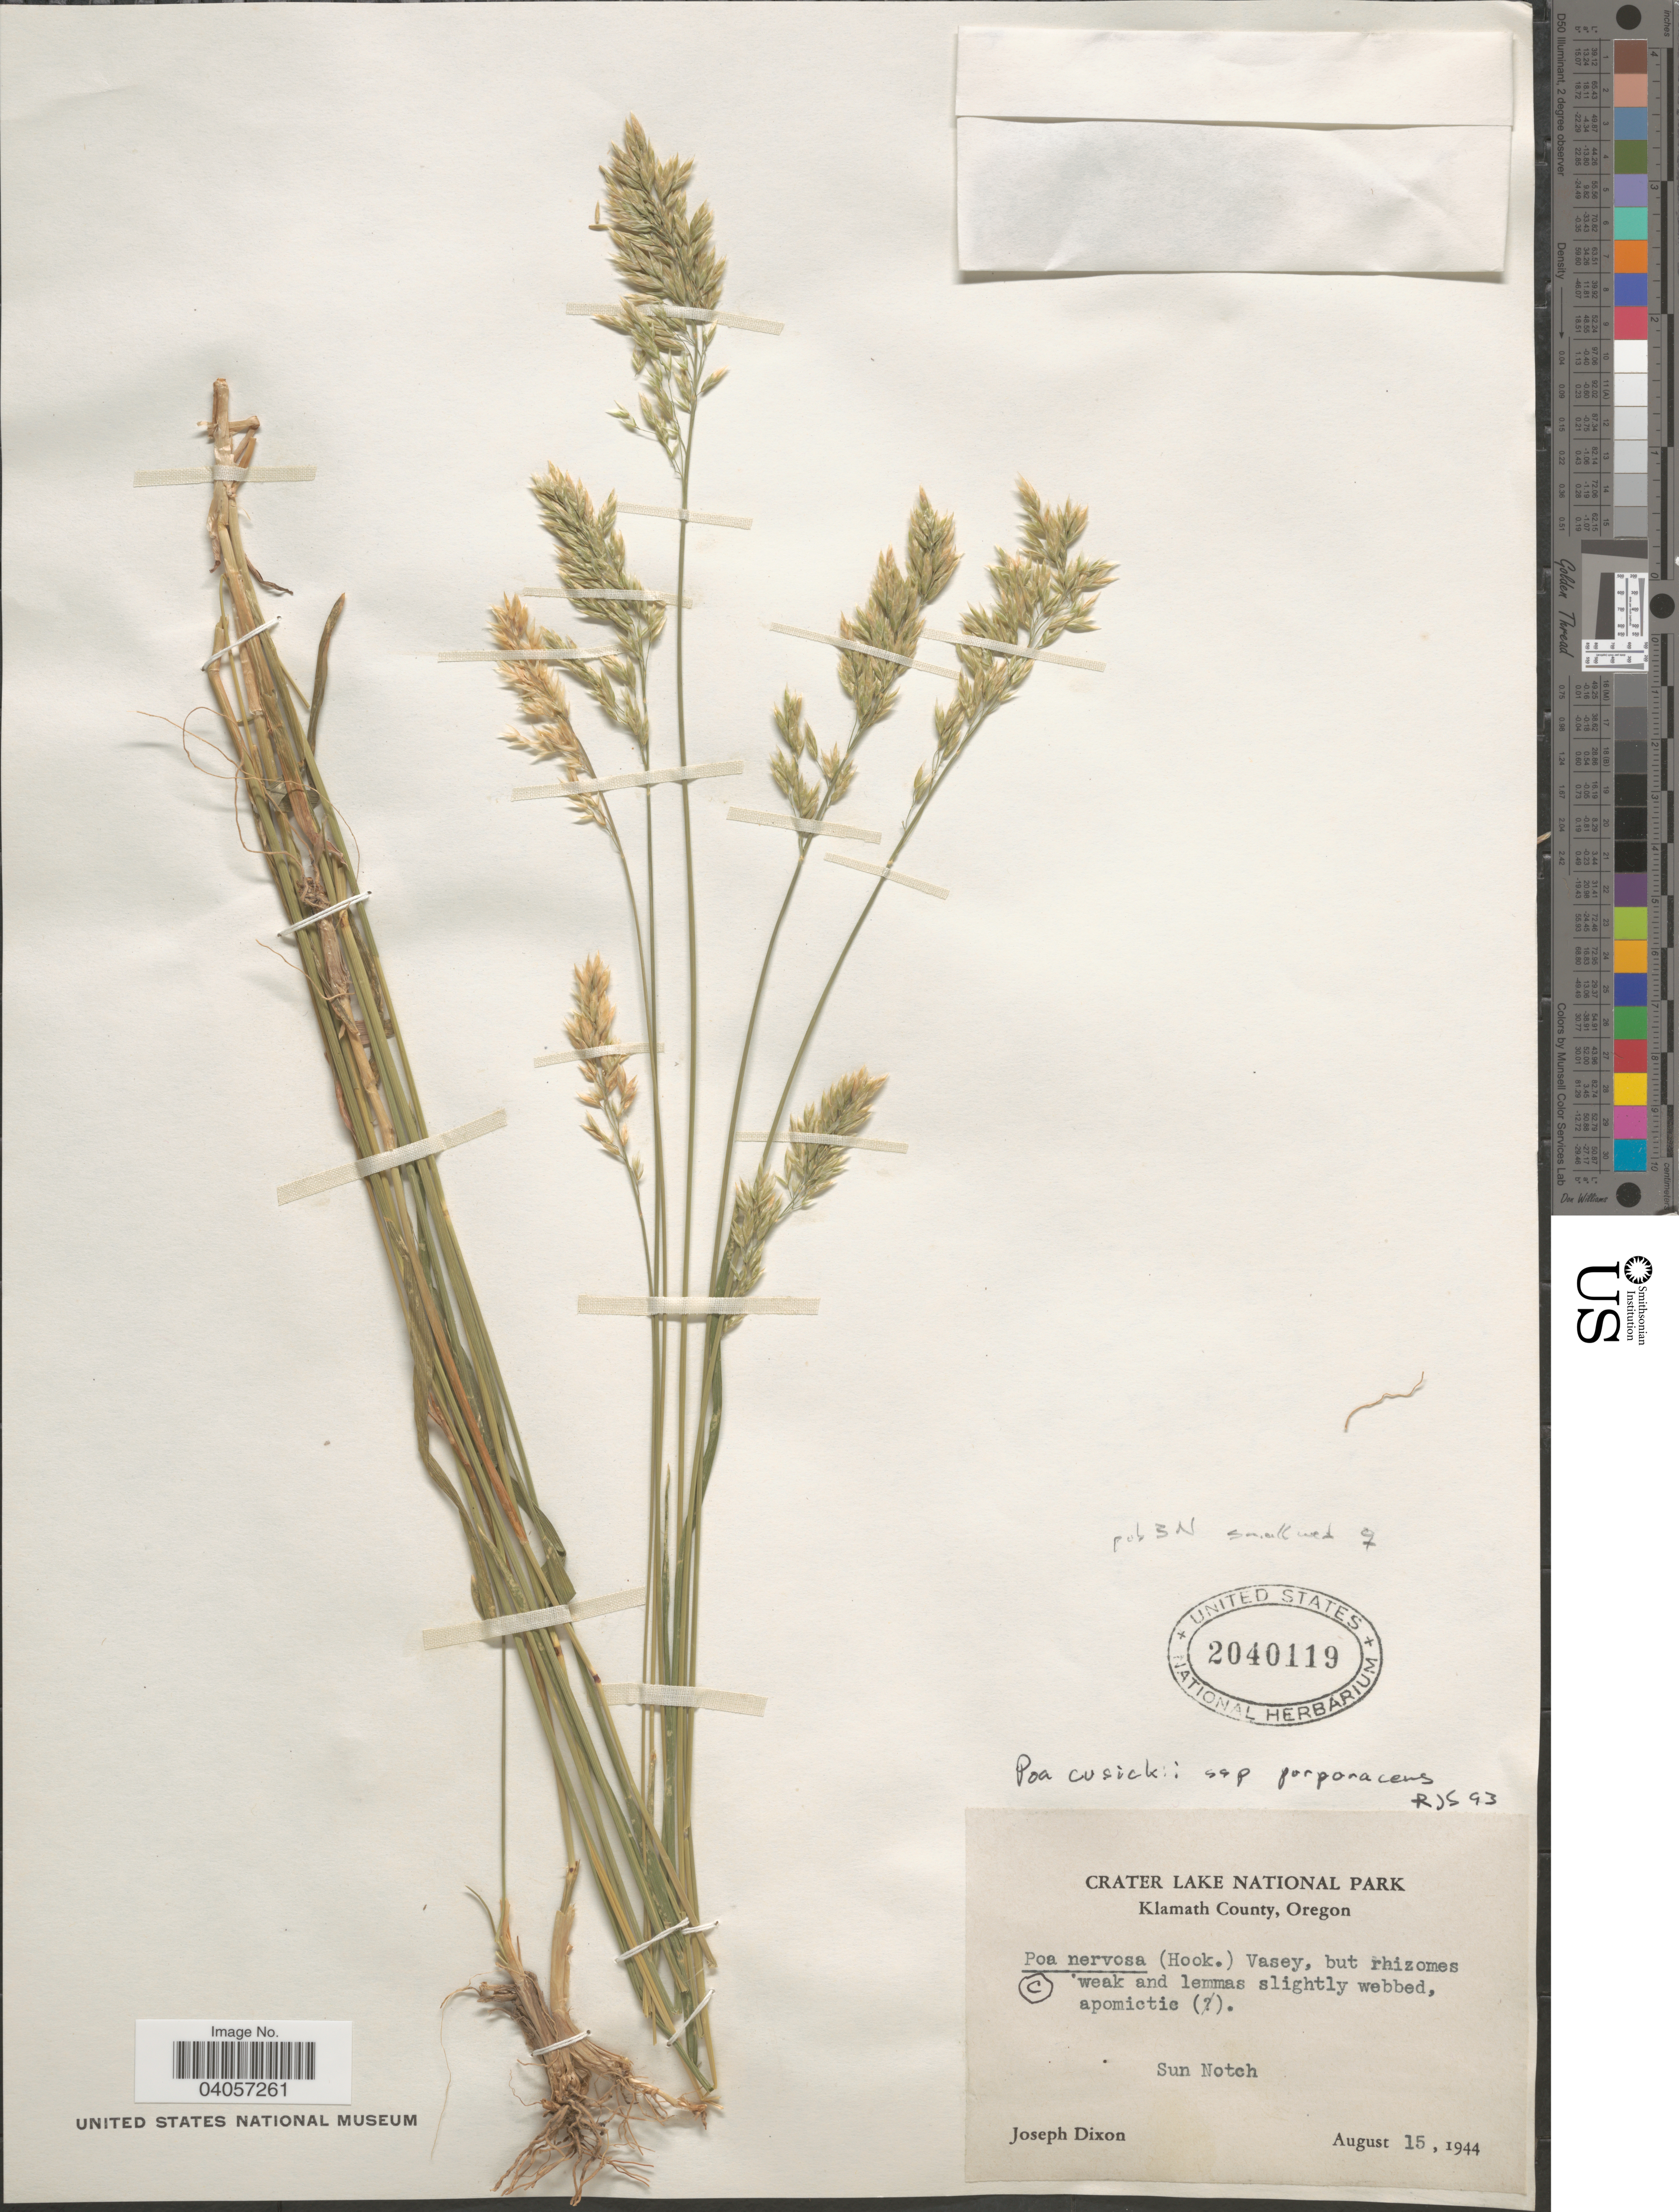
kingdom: Plantae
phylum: Tracheophyta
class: Liliopsida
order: Poales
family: Poaceae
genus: Poa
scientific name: Poa cusickii subsp. purpurascens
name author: (Vasey) Soreng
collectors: J. Dixon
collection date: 1944-08-15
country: United States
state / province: Oregon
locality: Crater Lake National Park. Klamath County. Sun Notch.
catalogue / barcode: US 2040119